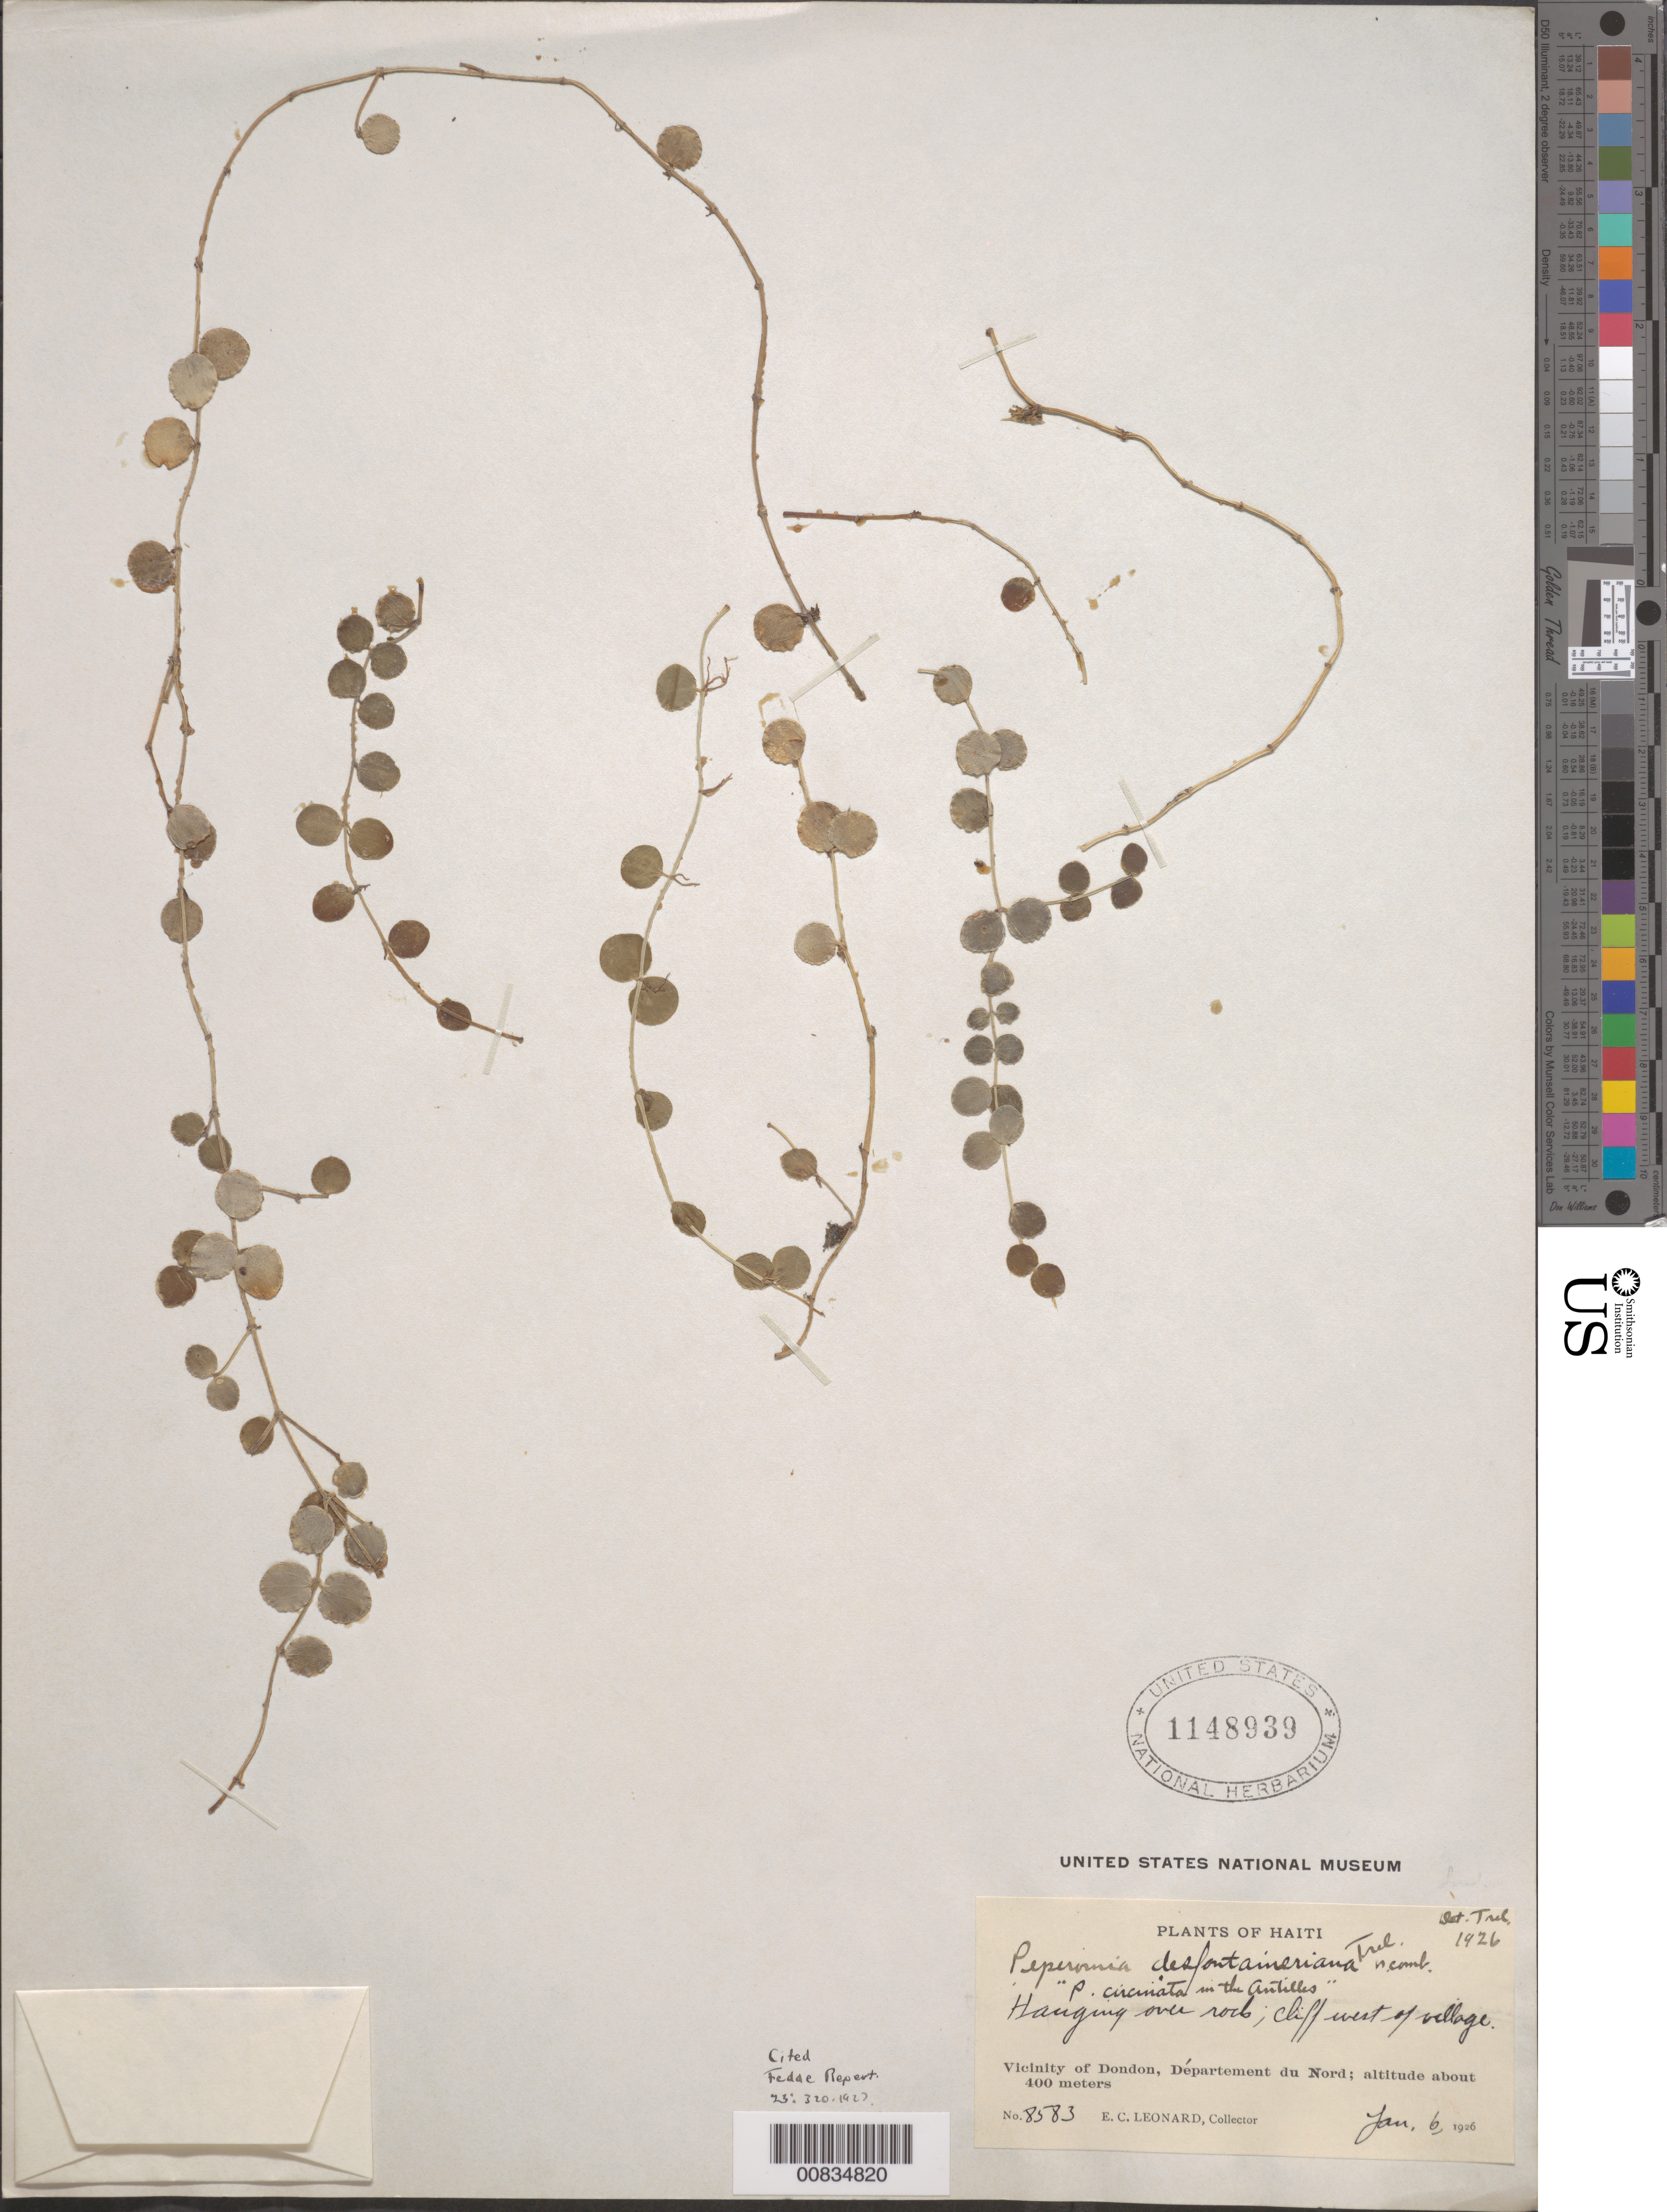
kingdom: Plantae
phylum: Tracheophyta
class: Magnoliopsida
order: Piperales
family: Piperaceae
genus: Peperomia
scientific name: Peperomia circinnata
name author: Link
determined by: Trelease, --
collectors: E. C. Leonard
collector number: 8583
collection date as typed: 06 Jan 1926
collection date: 1926-01-06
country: Haiti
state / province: Nord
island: Hispaniola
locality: Vicinity of Dondon. Cliff west of village.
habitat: Hanging over rocks.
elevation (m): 400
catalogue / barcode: US 1148939